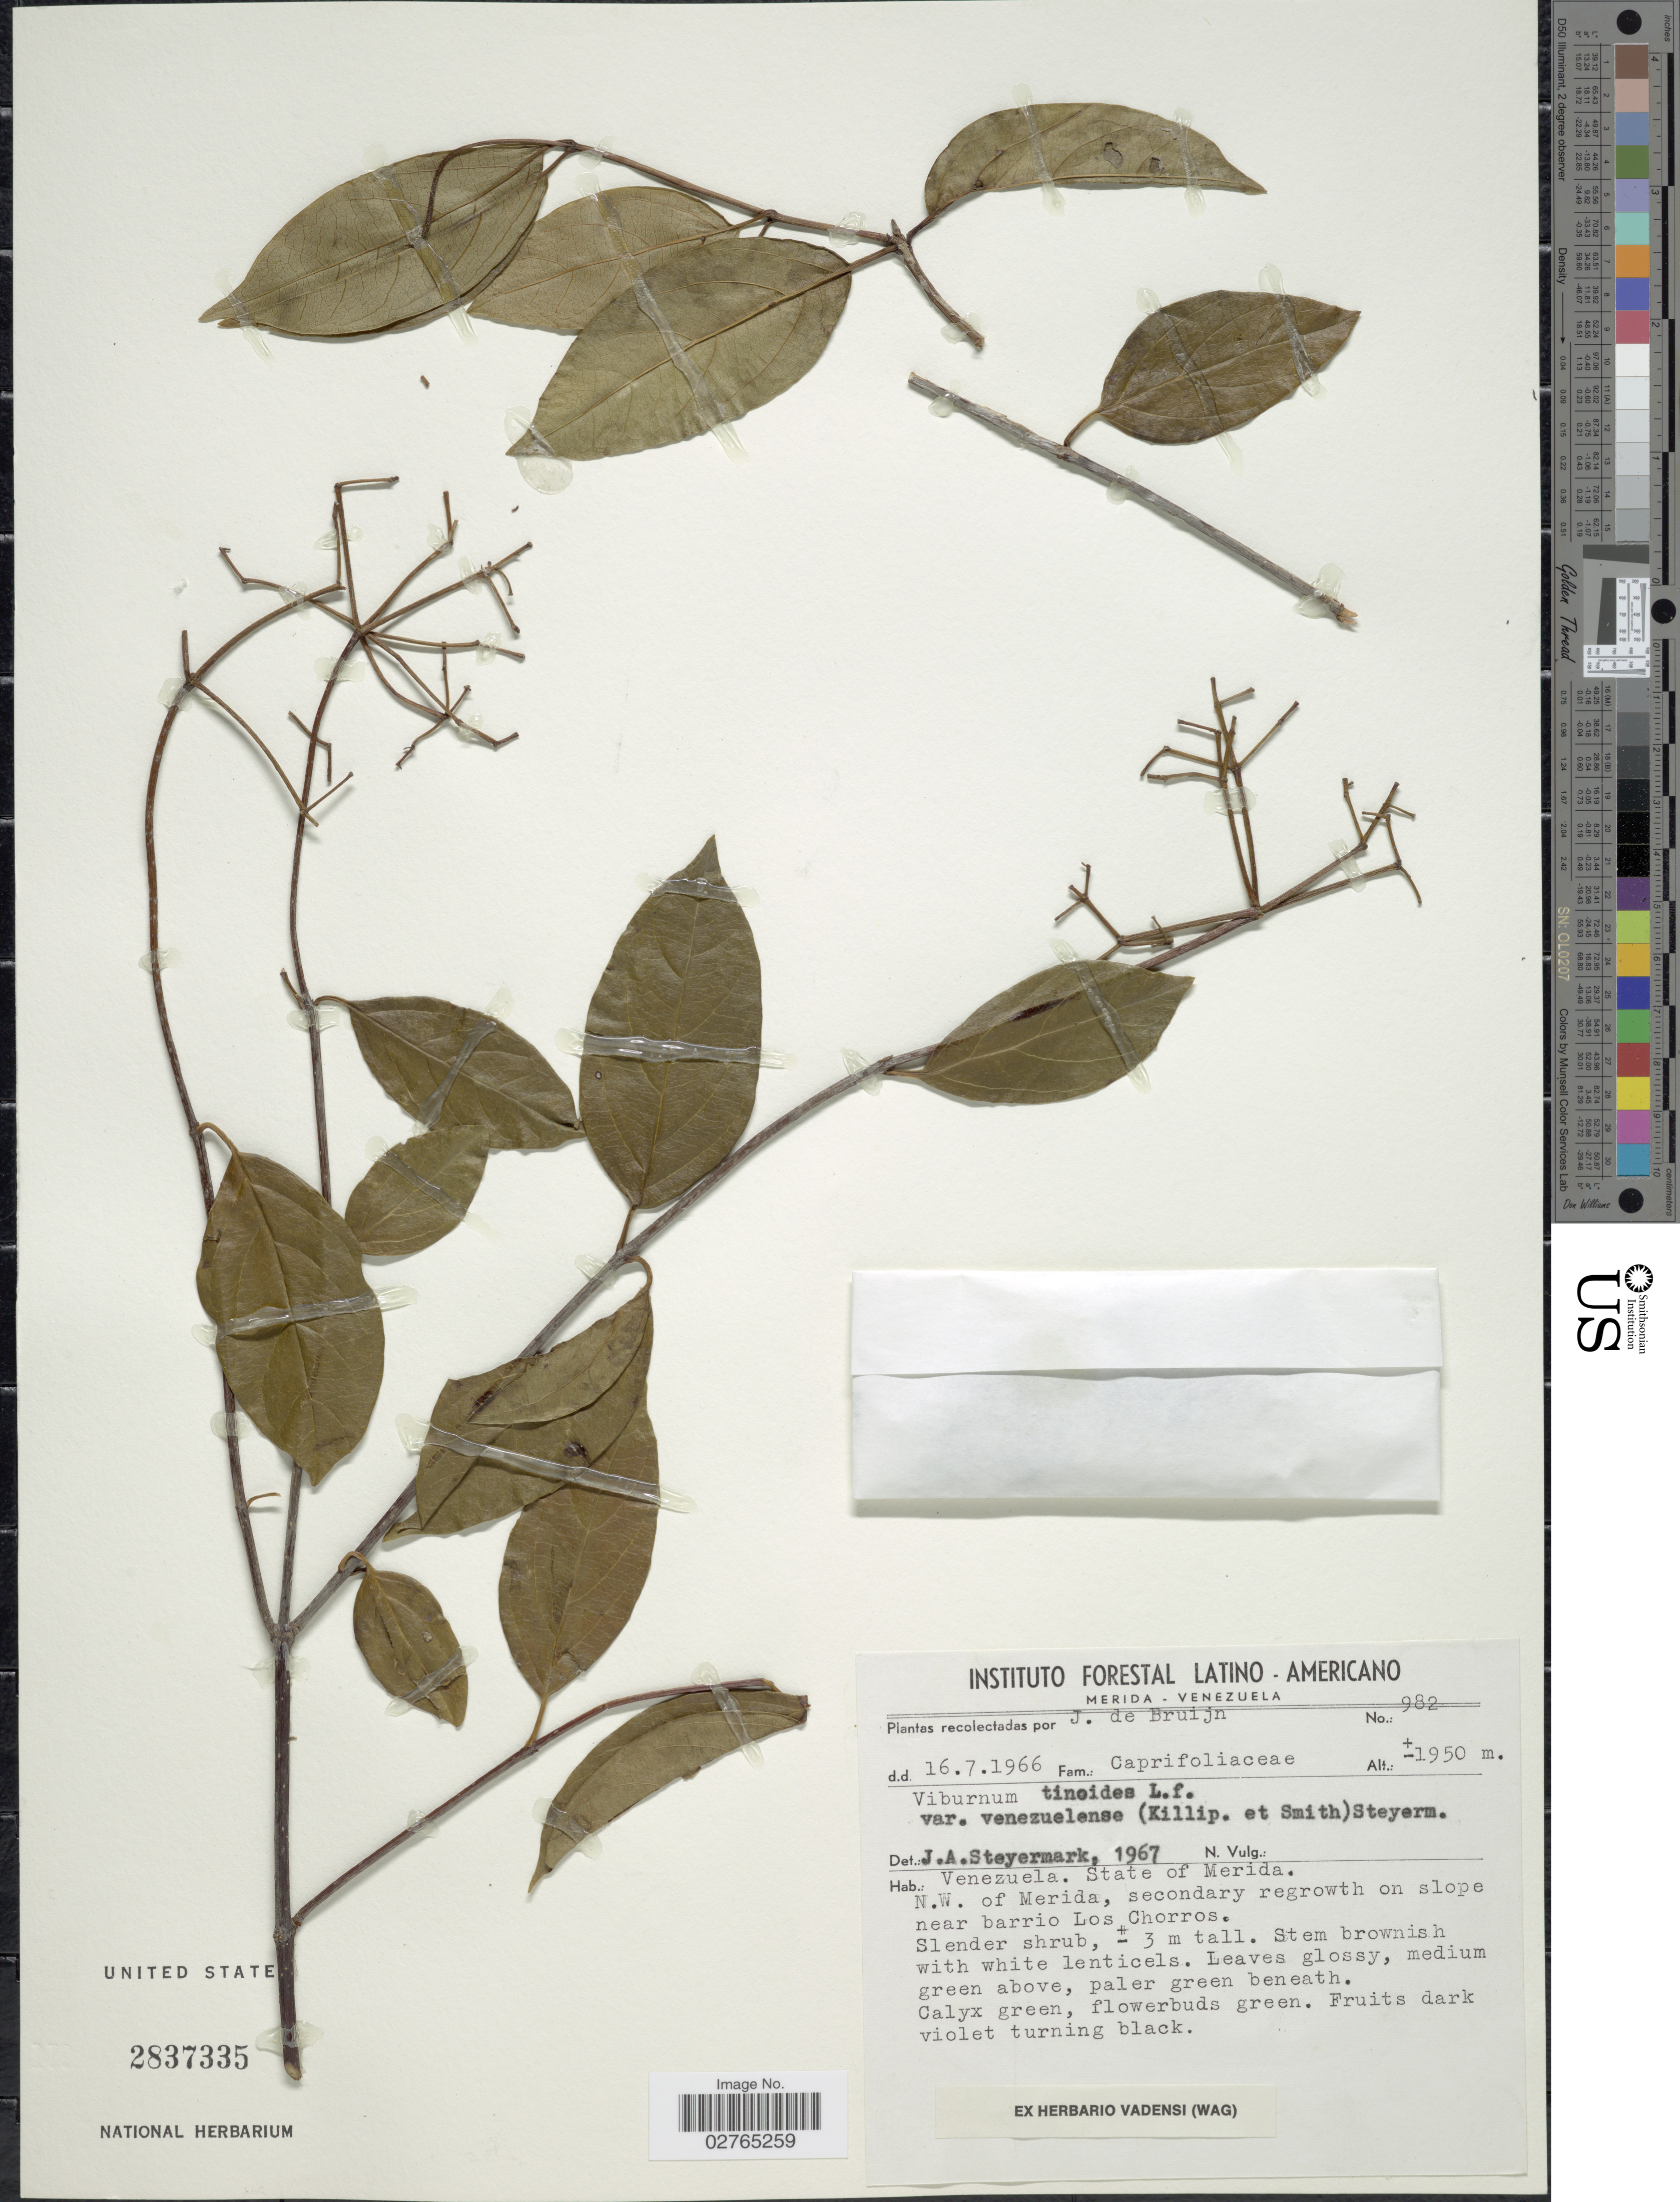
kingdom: Plantae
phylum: Tracheophyta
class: Magnoliopsida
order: Dipsacales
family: Viburnaceae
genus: Viburnum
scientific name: Viburnum tinoides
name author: L. f.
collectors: J. Bruijn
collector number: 982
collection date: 1966-07-16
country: Venezuela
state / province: Mérida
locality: N.W. of Merida, on slope near barrio Los Chorros.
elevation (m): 1950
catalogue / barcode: US 2837335